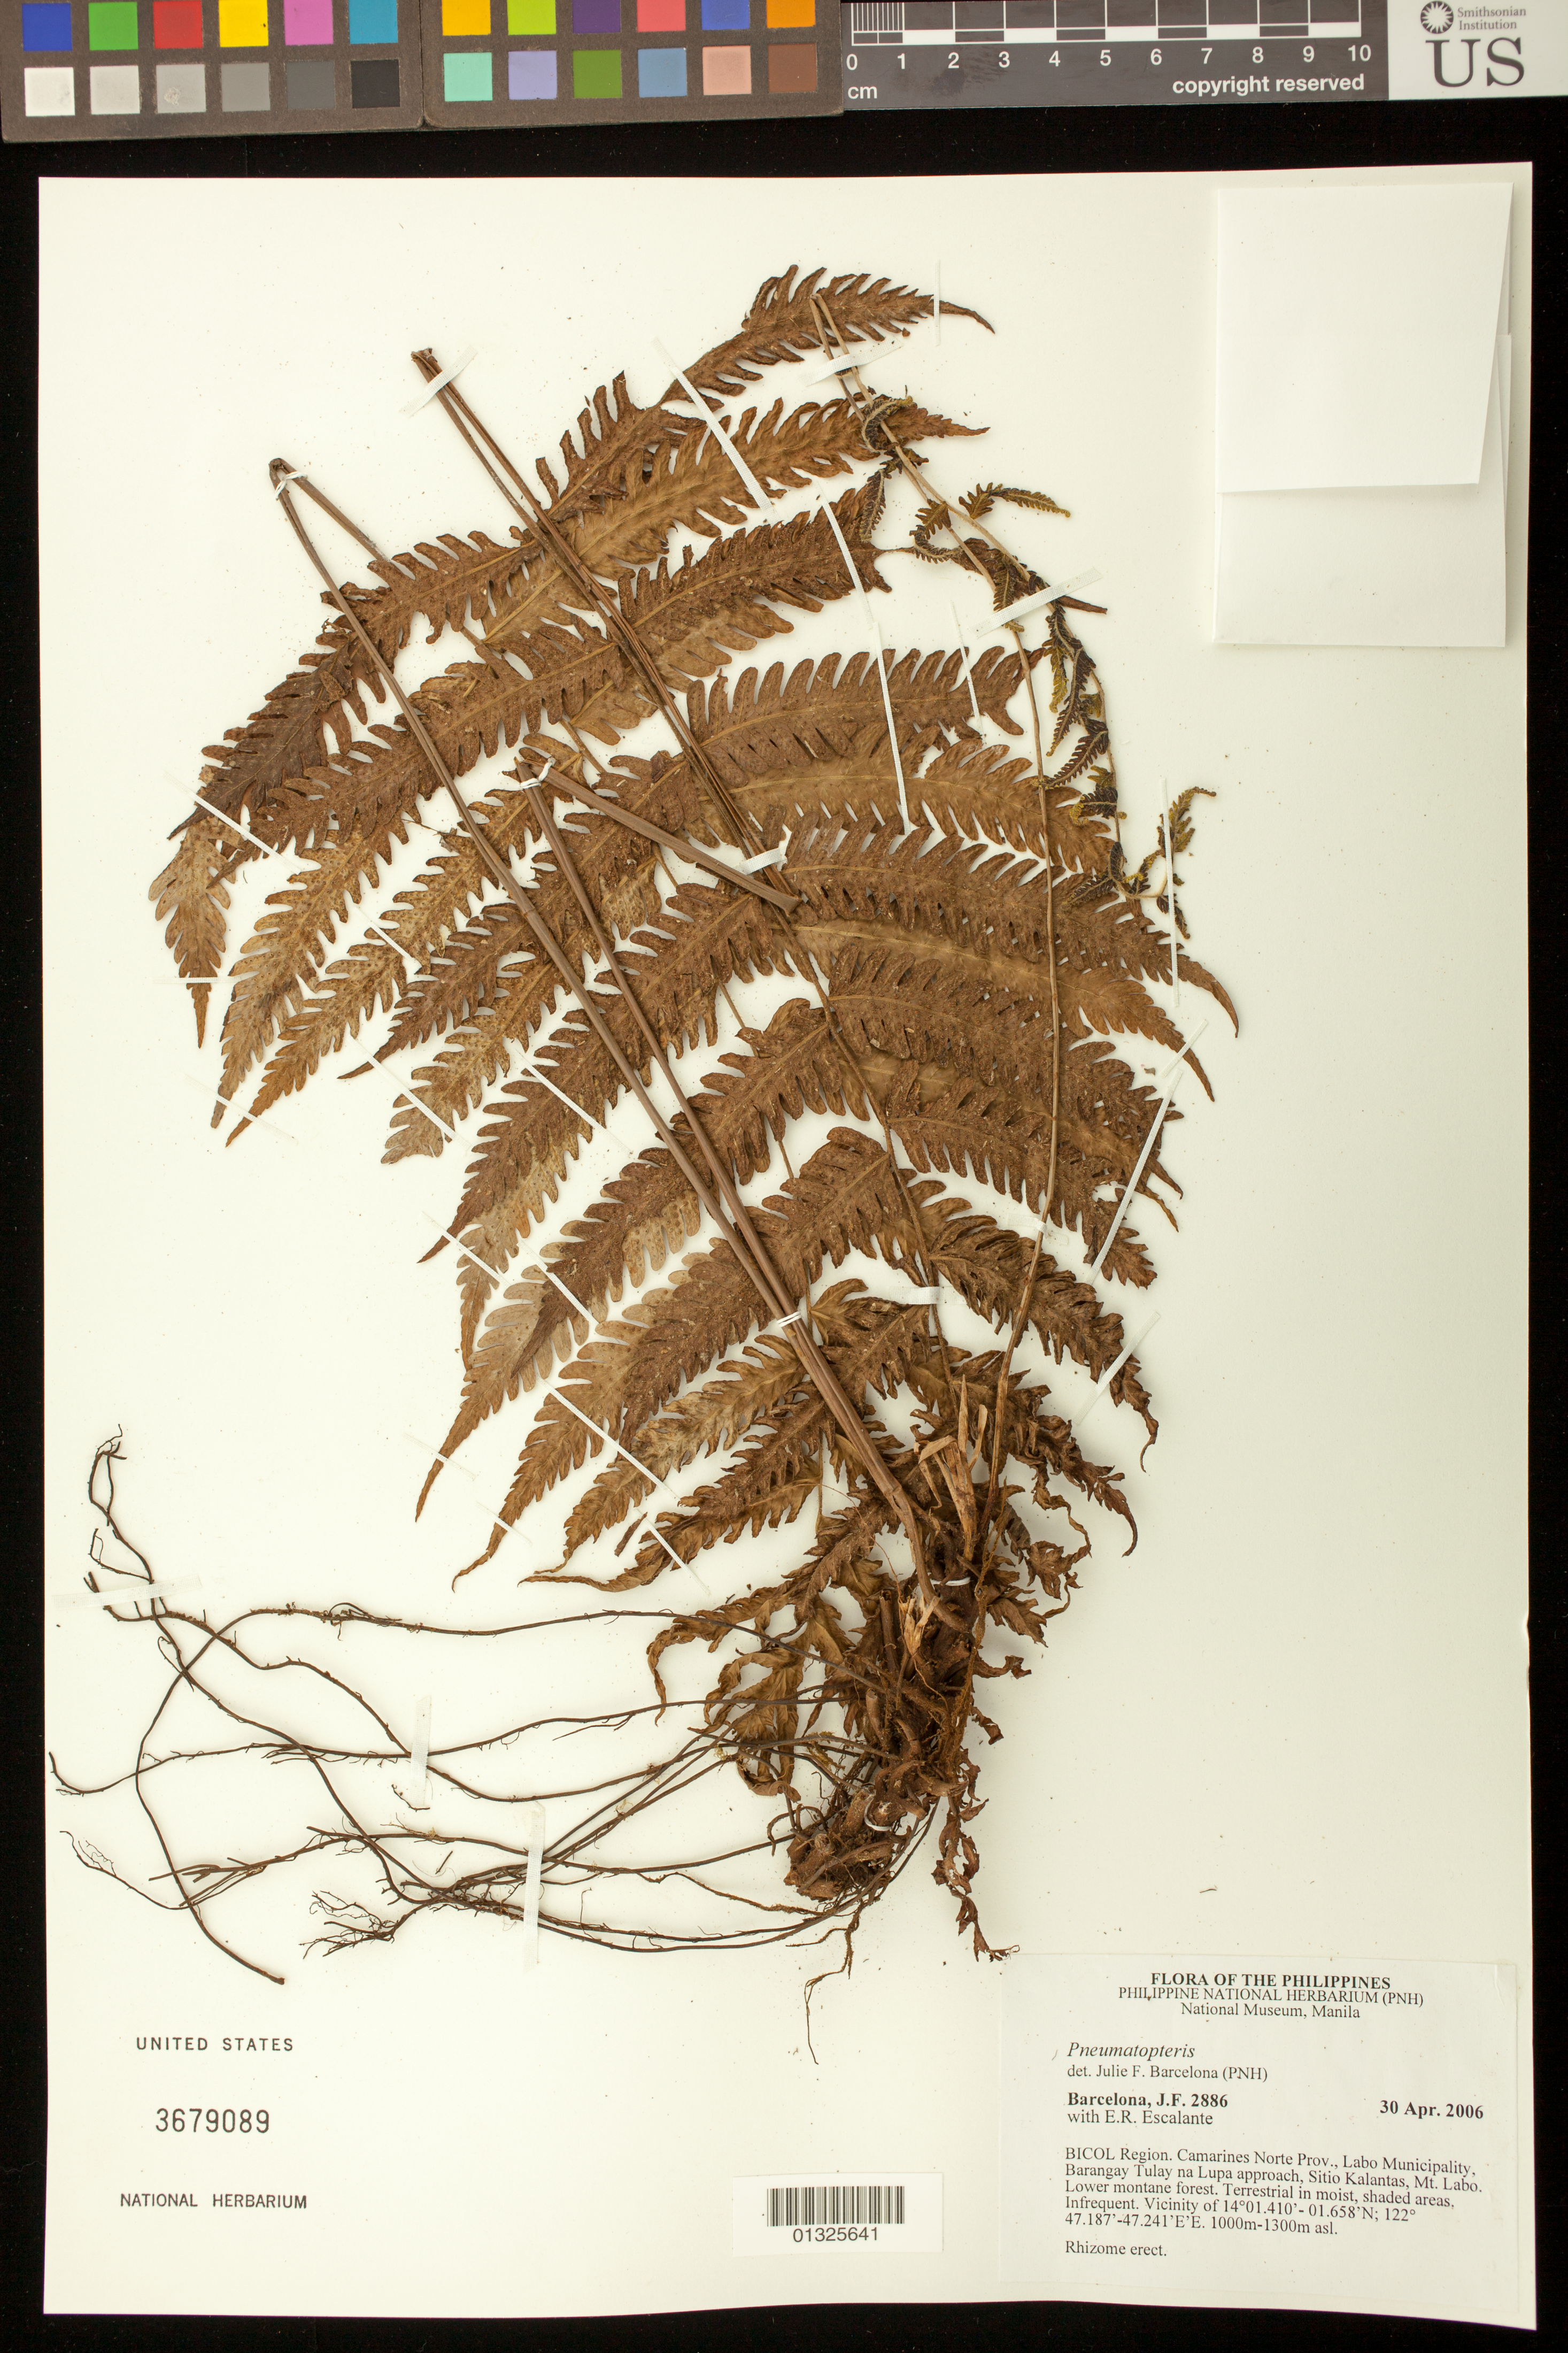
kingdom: Plantae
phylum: Tracheophyta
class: Polypodiopsida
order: Polypodiales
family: Thelypteridaceae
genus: Pneumatopteris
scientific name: Pneumatopteris sp.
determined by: Barcelona, J. F.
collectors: J. F. Barcelona & E. Escalante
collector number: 2886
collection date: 2006-04-30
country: Philippines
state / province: Bicol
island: Luzon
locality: Camarines Norte Prov., Labo Municipality, Barangay Tulay na Lupa approach, Sitio Kalantas, Mt. Labo.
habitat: Lower montane forest; in moist, shaded areas.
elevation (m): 1000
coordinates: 14 01.410 N; 14 01.658 N, 122 47.187 E; 122 47.241 E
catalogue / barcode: US 3679089